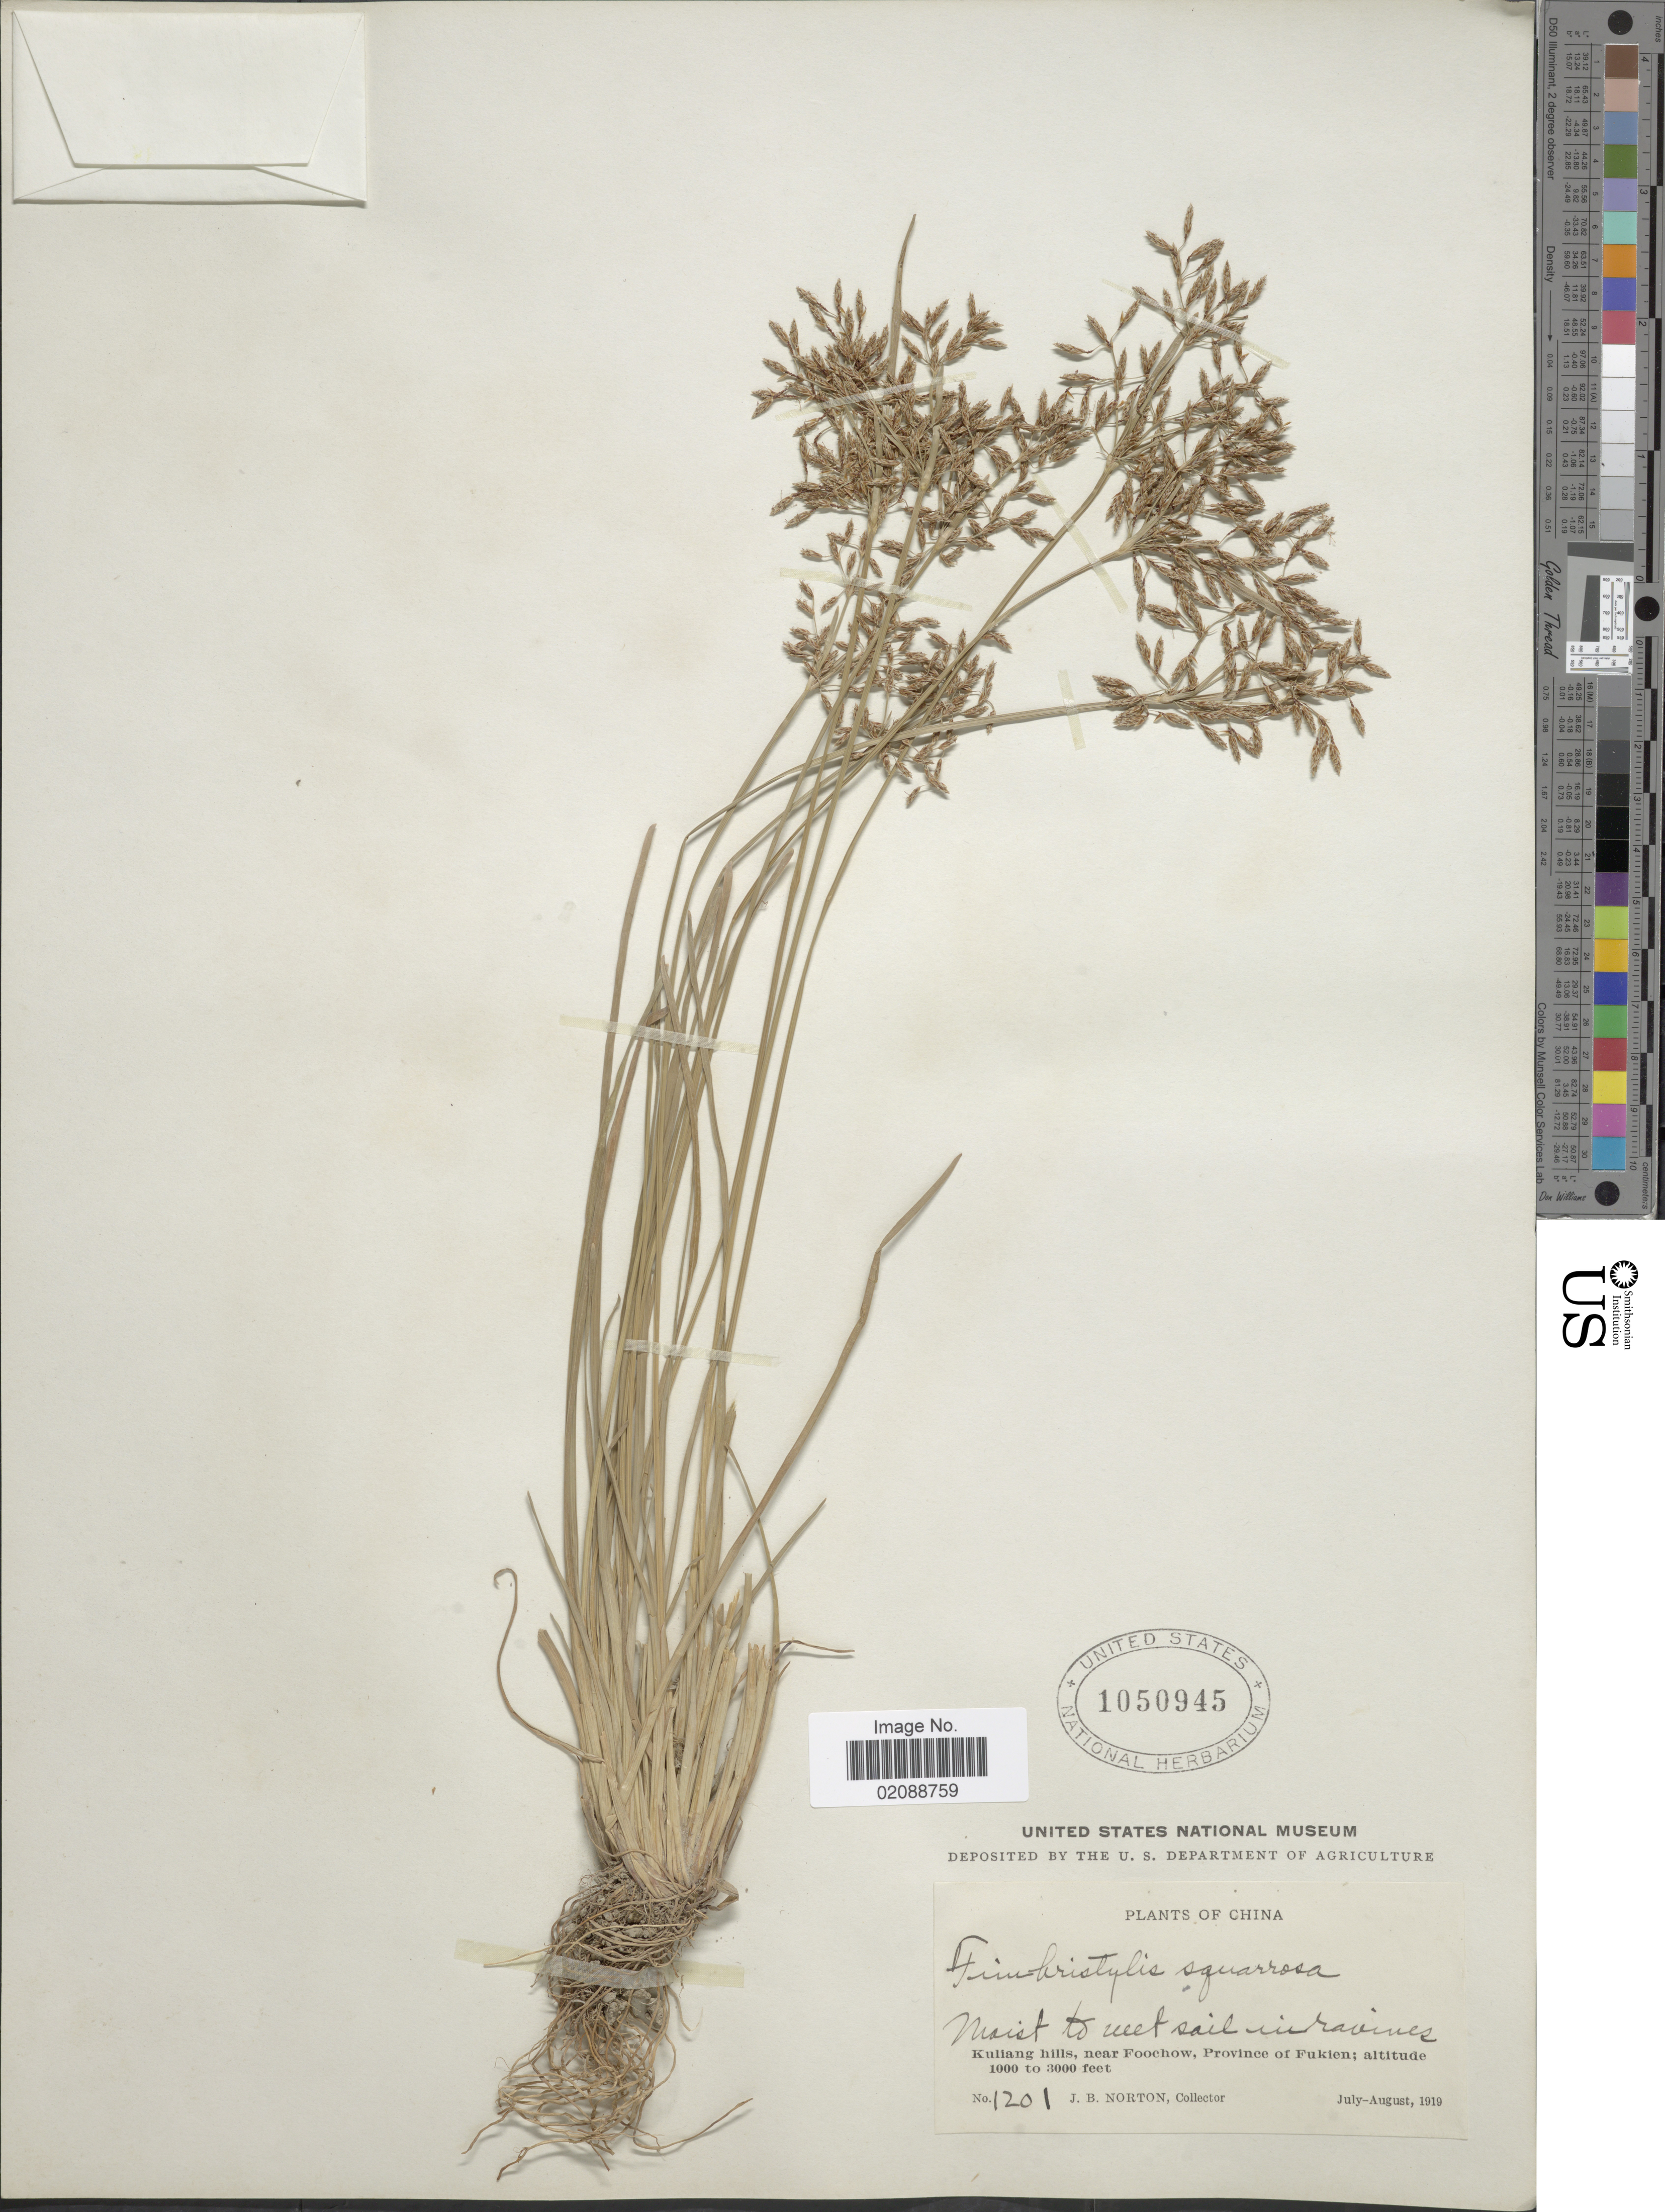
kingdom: Plantae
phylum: Tracheophyta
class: Liliopsida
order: Poales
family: Cyperaceae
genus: Fimbristylis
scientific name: Fimbristylis bisumbellata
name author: (Forssk.) Bubani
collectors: J. B. Norton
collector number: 1201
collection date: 1919-07/1919-08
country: China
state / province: Fujian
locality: Kuliang Hills, near Foochow, Province of Fukien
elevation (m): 305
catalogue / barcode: US 1050945